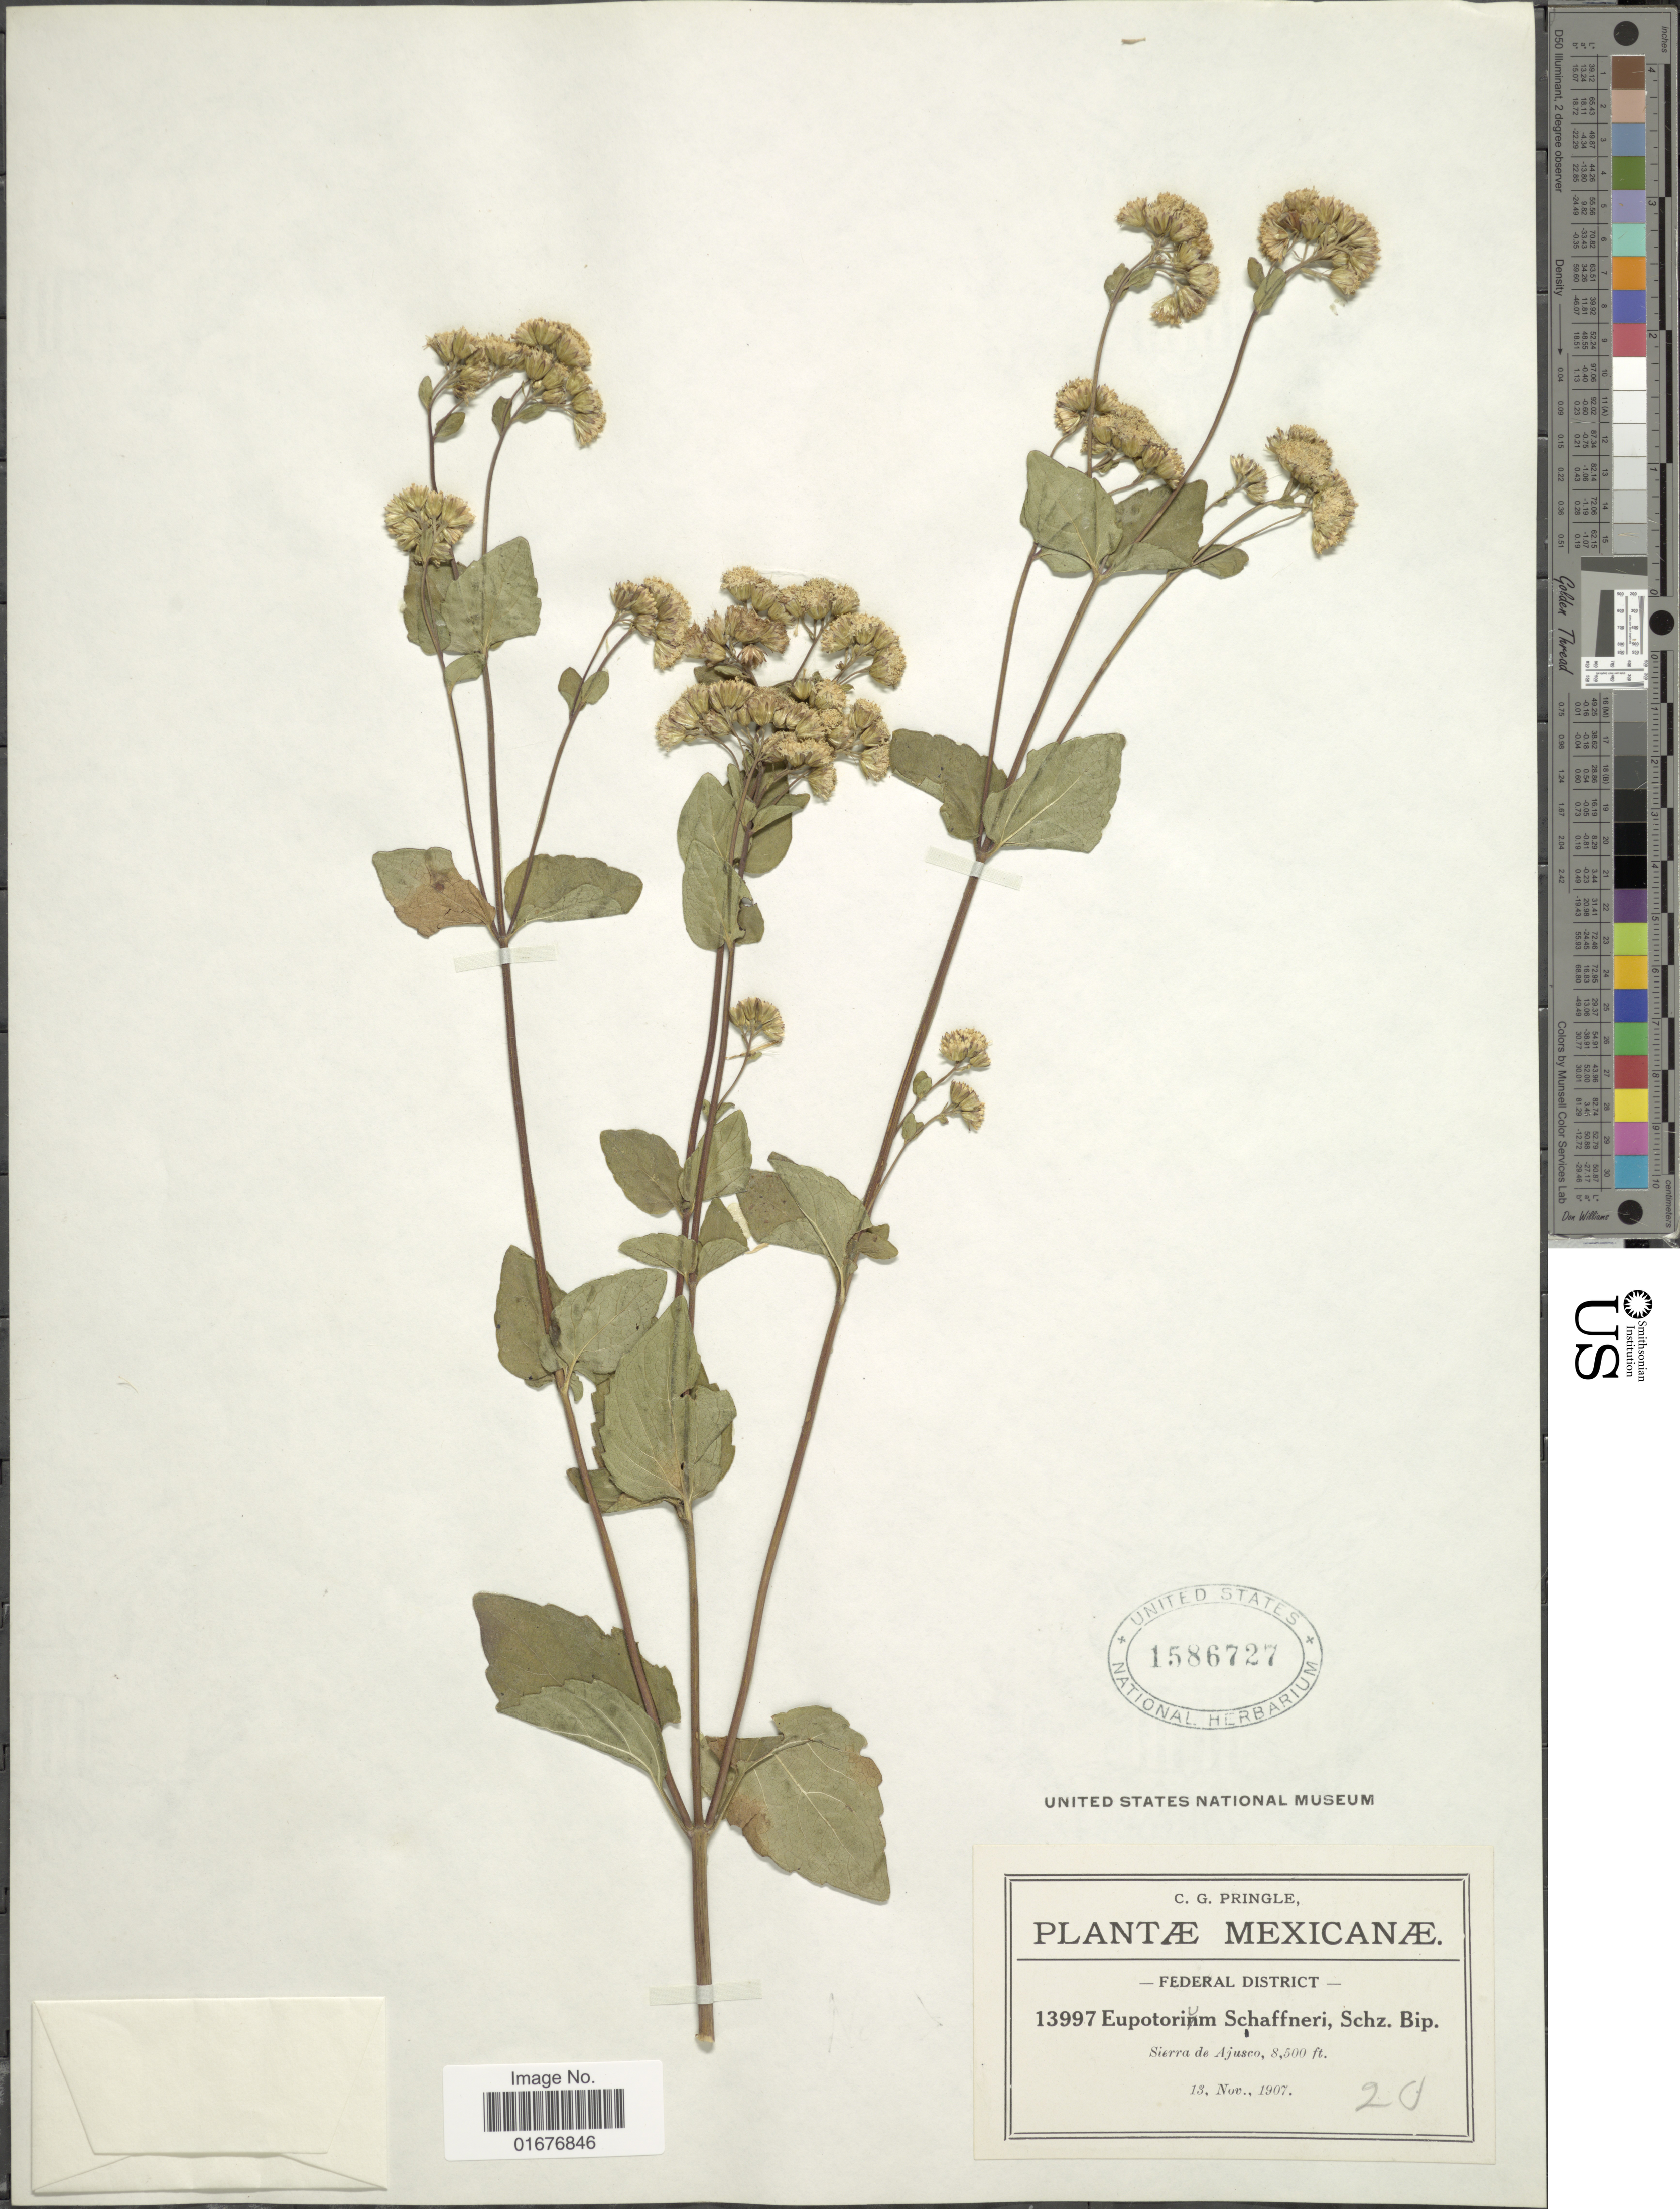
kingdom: Plantae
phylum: Tracheophyta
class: Magnoliopsida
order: Asterales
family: Asteraceae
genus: Ageratina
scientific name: Ageratina schaffneri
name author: (Sch. Bip. ex B.L. Rob.) R.M. King & H. Rob.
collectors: C. G. Pringle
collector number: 13997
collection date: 1907-11-13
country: Mexico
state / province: Distrito Federal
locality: Federal District, Sierra de Ajusco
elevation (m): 2591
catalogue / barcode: US 1586727